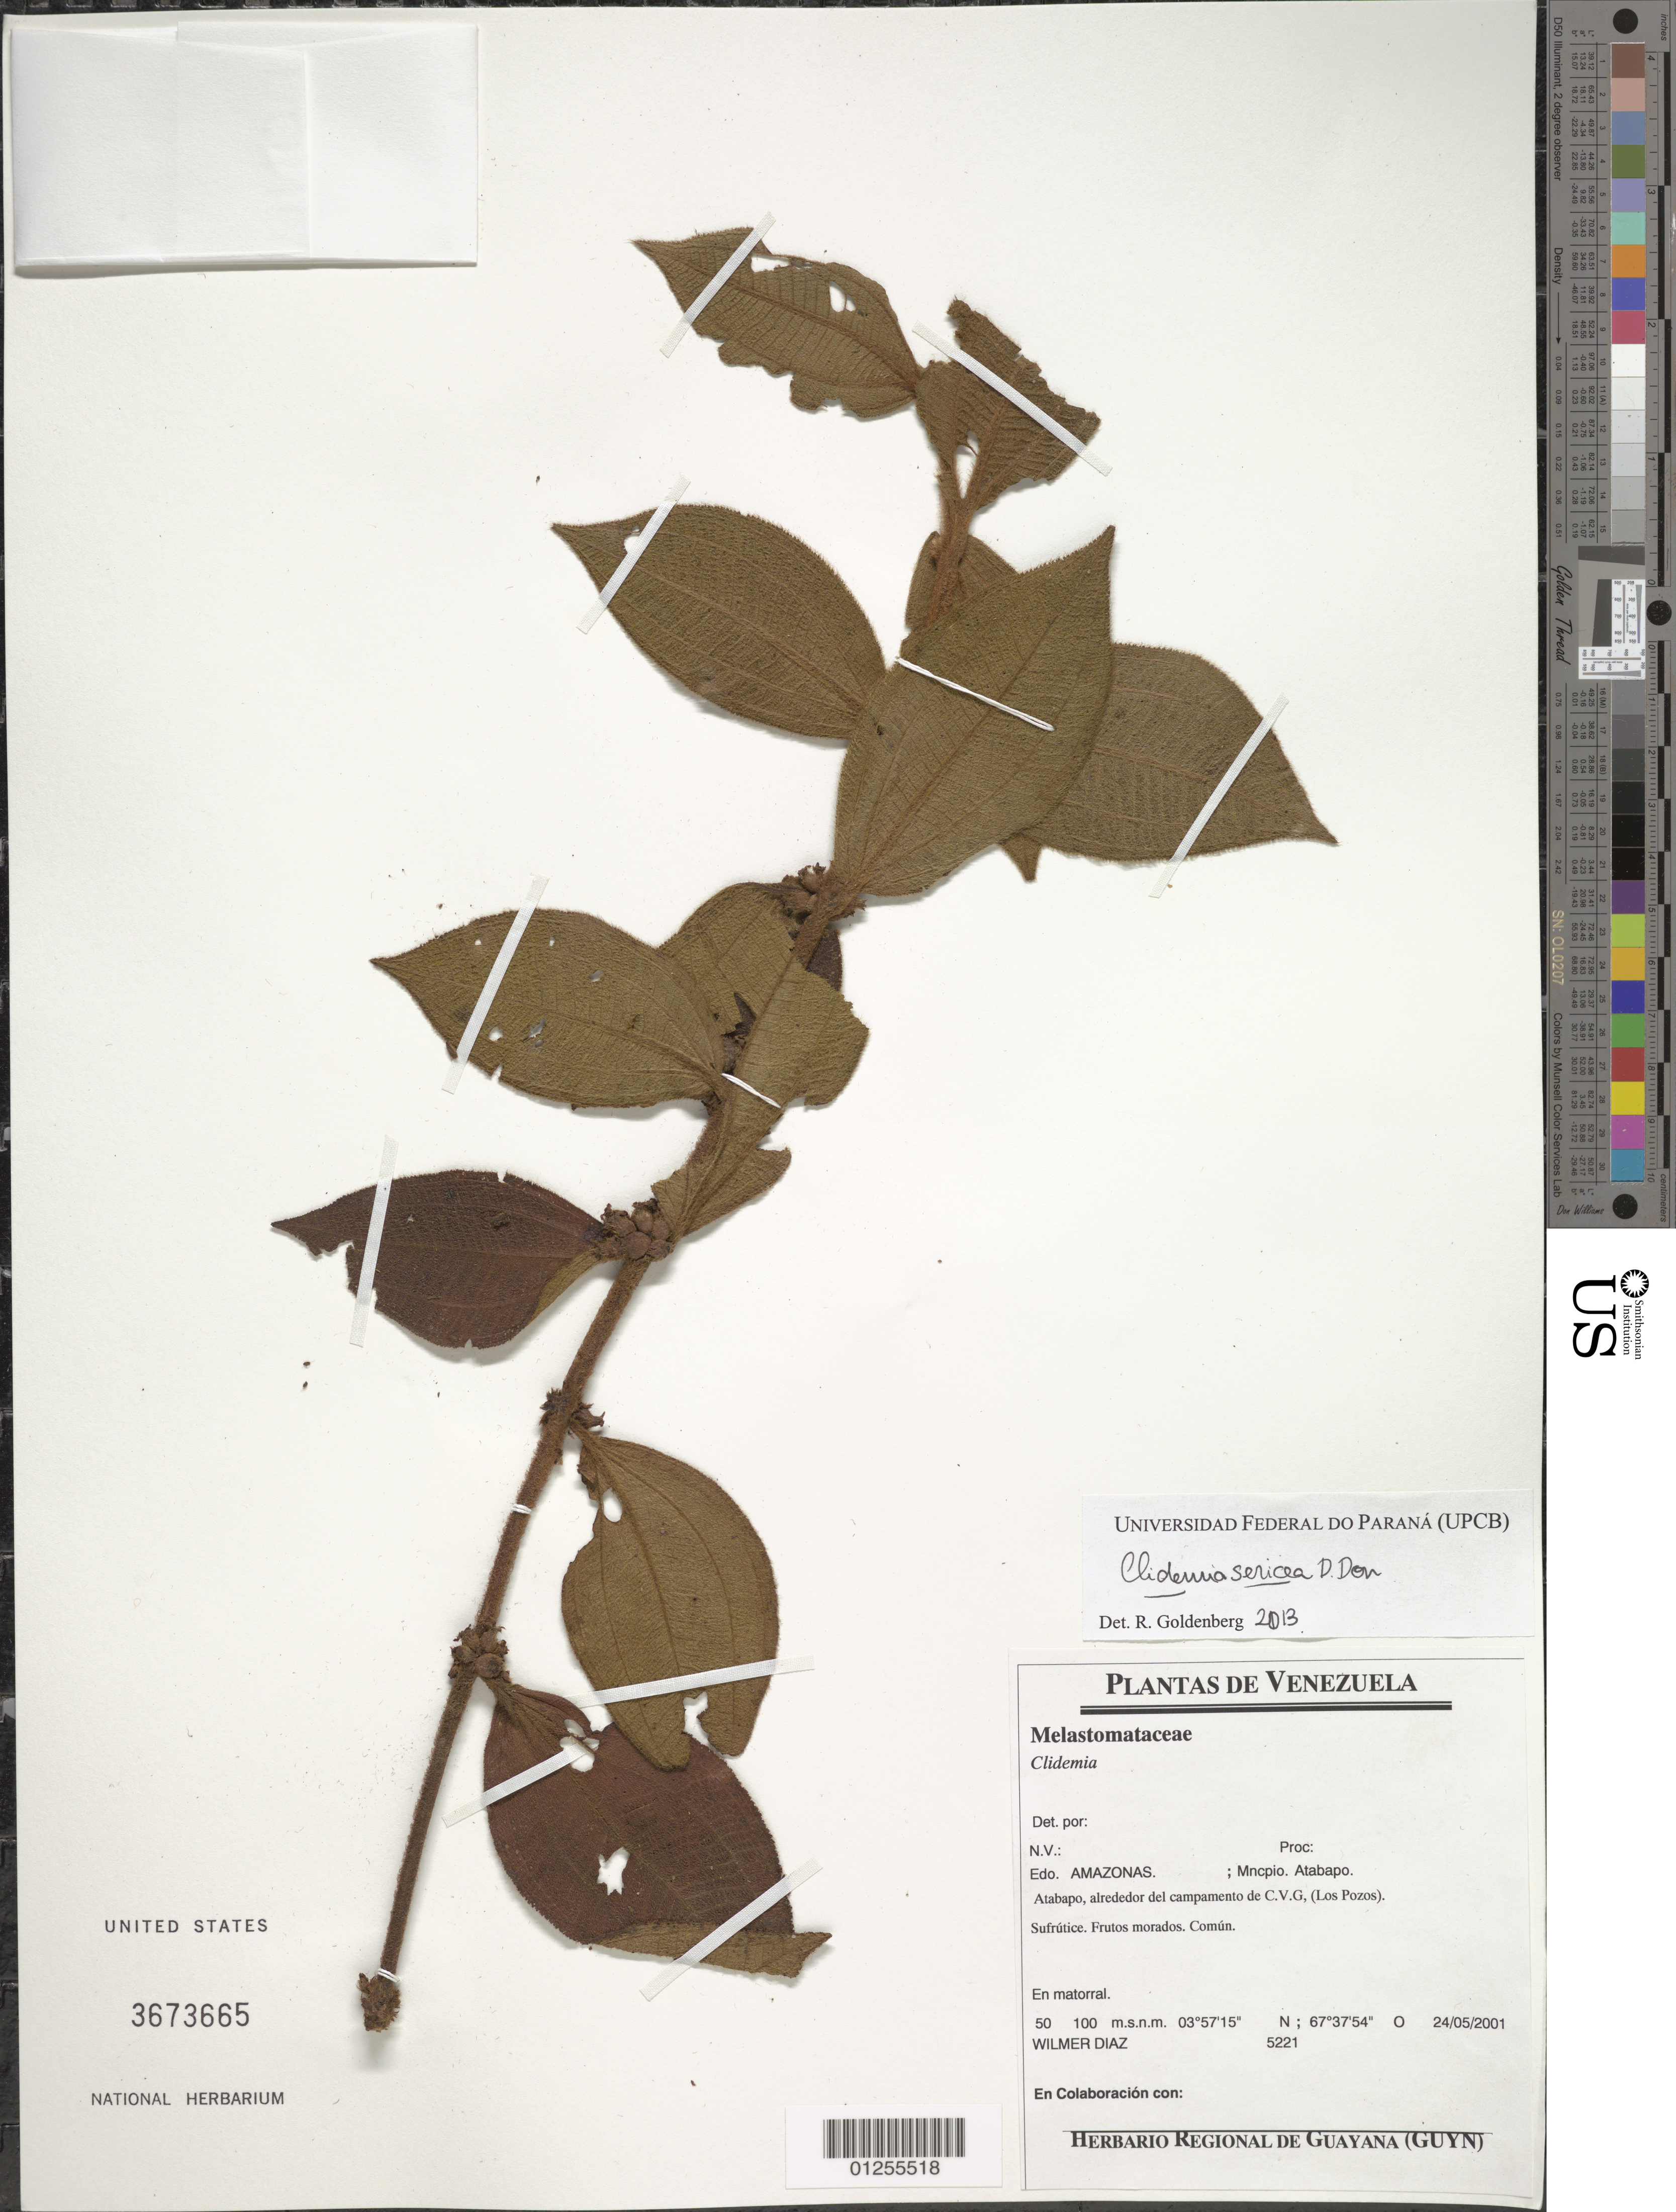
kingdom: Plantae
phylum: Tracheophyta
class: Magnoliopsida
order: Myrtales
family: Melastomataceae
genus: Clidemia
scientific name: Clidemia sericea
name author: D. Don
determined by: Goldenberg, R.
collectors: W. Díaz P.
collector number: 5221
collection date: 2001-05-24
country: Venezuela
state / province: Amazonas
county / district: Atabapo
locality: Atabapo, alrededor del campamento de SVG (Los Pozos)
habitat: en mattoral. Comun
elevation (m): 50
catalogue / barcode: US 3673665